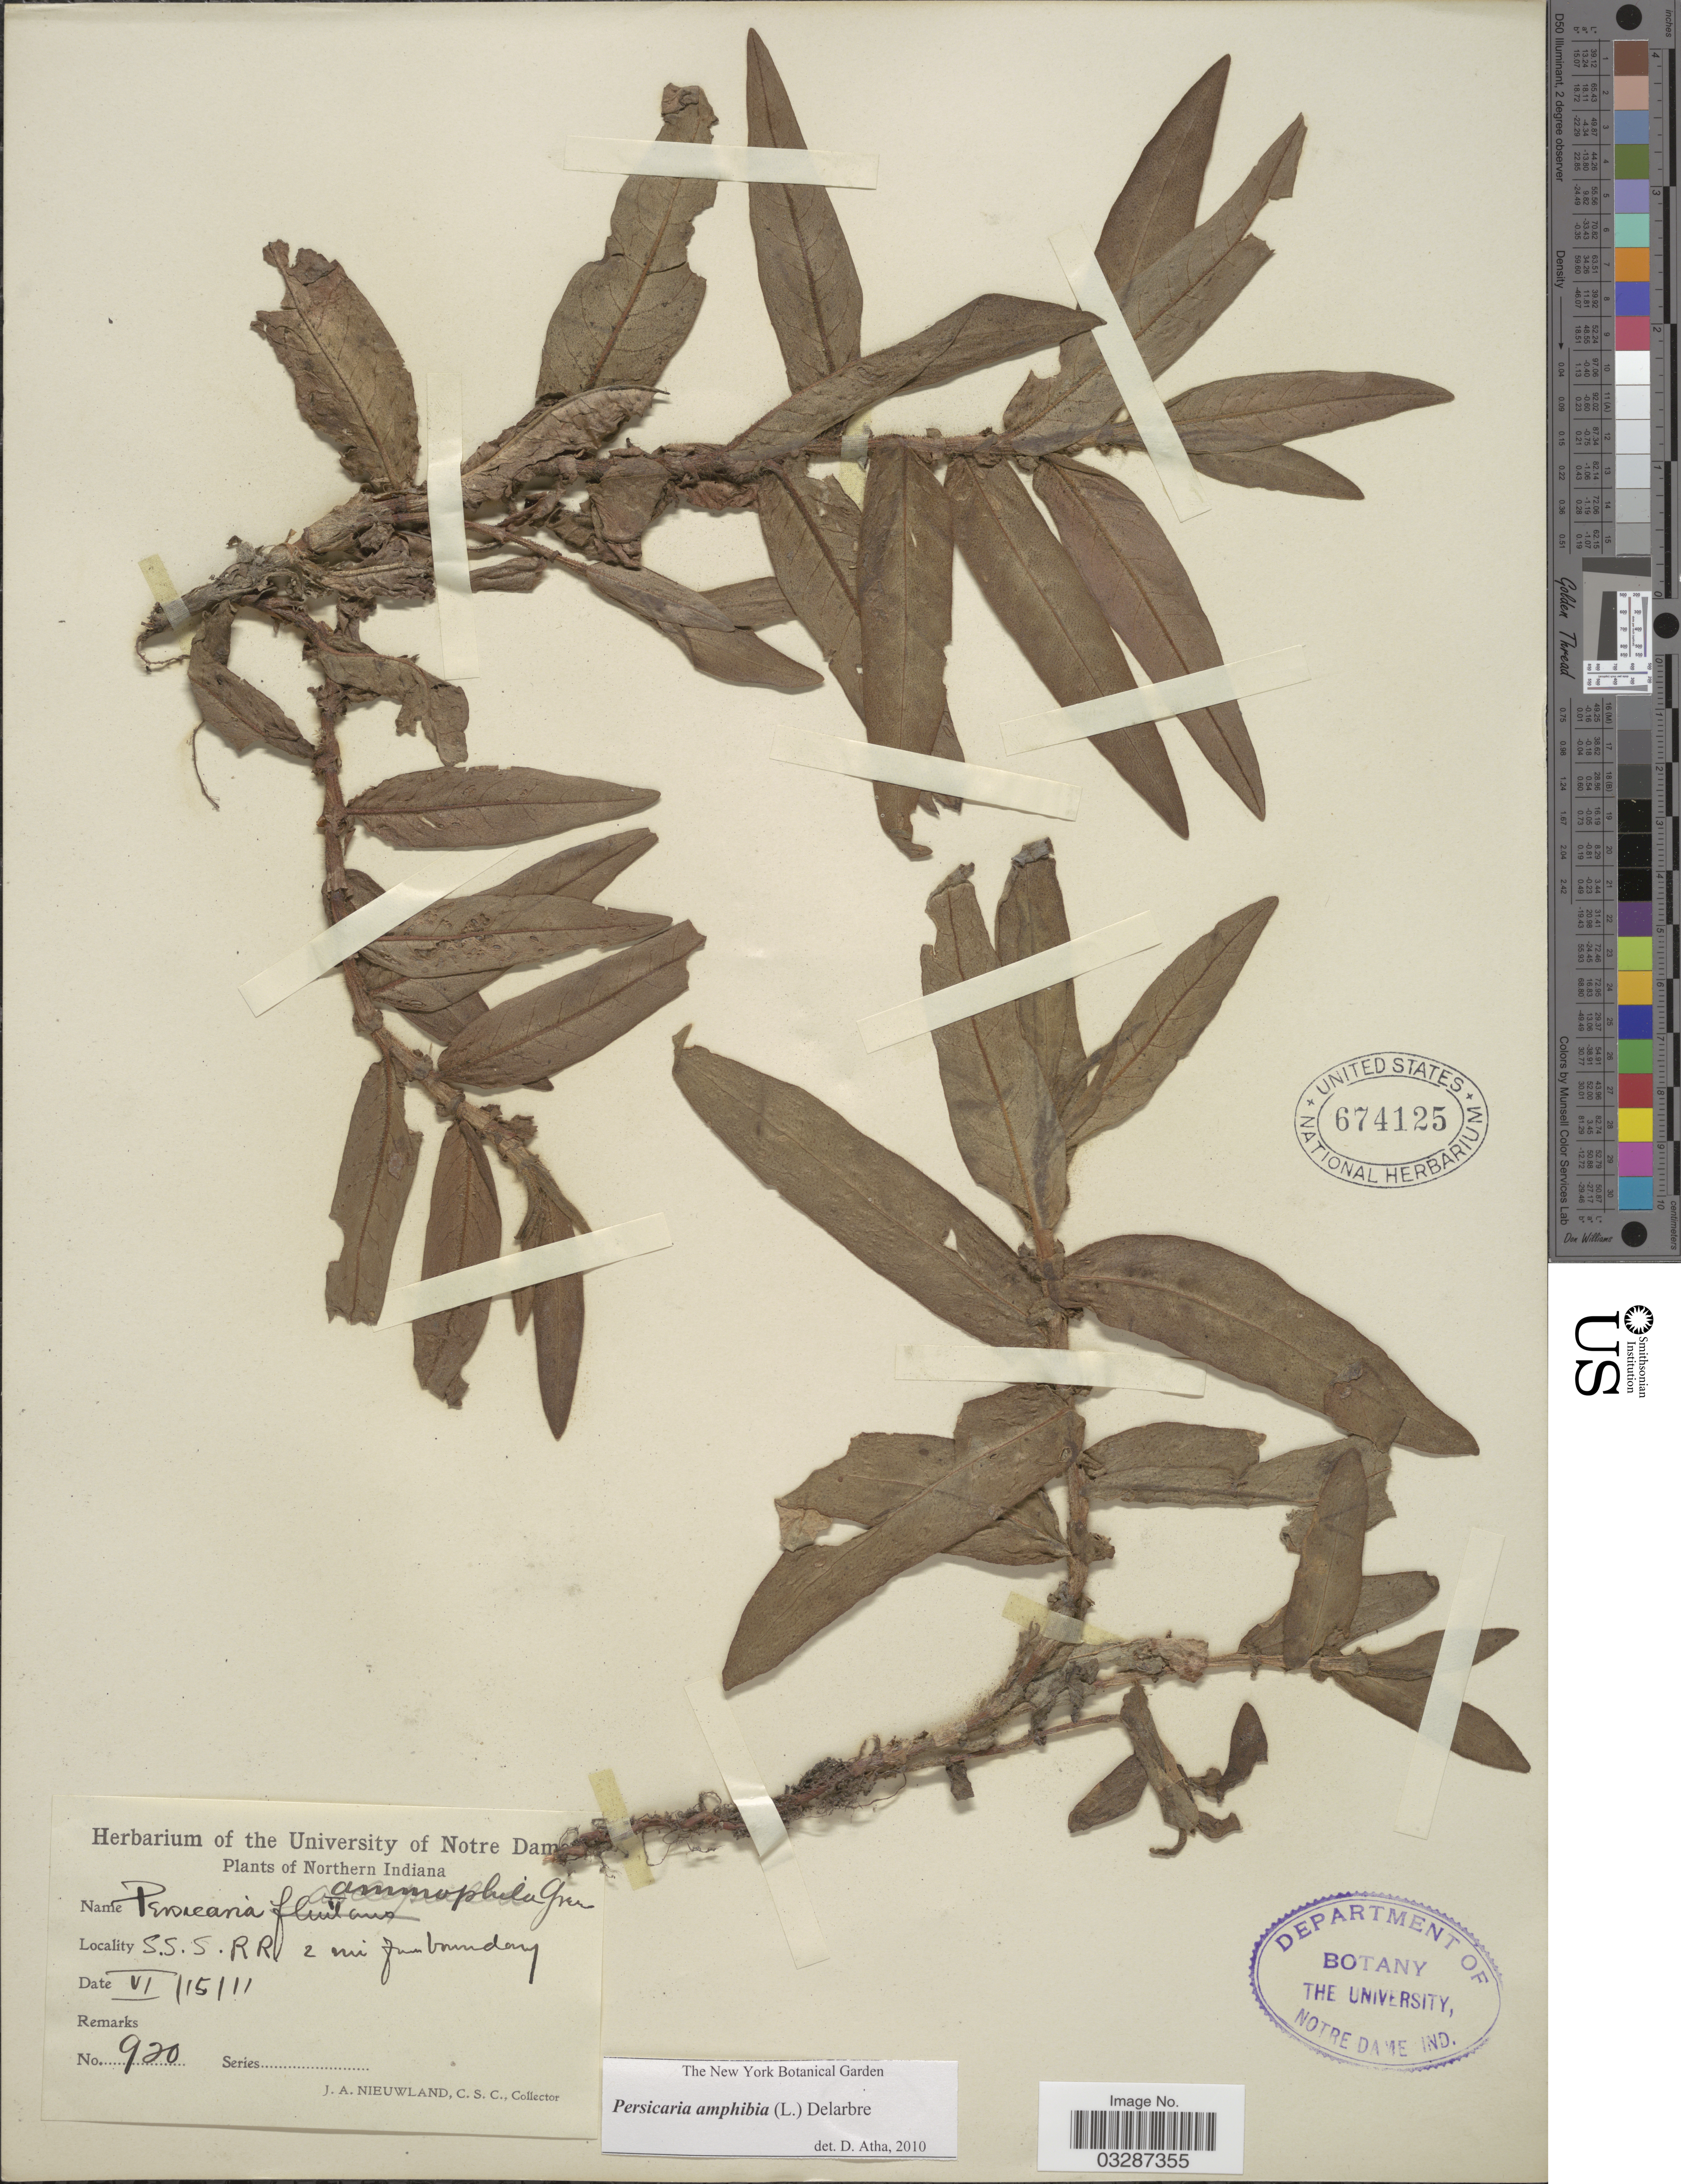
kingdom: Plantae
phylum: Tracheophyta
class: Magnoliopsida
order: Caryophyllales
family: Polygonaceae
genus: Persicaria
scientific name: Persicaria amphibia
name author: (L.) Delarbre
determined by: Atha, D. E.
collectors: J. A. Nieuwland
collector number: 920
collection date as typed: Transcribed d/m/y: 15/6/11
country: United States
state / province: Indiana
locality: Nortern Indiana. S.S.S. RR 2 mi from boundary.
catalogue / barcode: US 674125